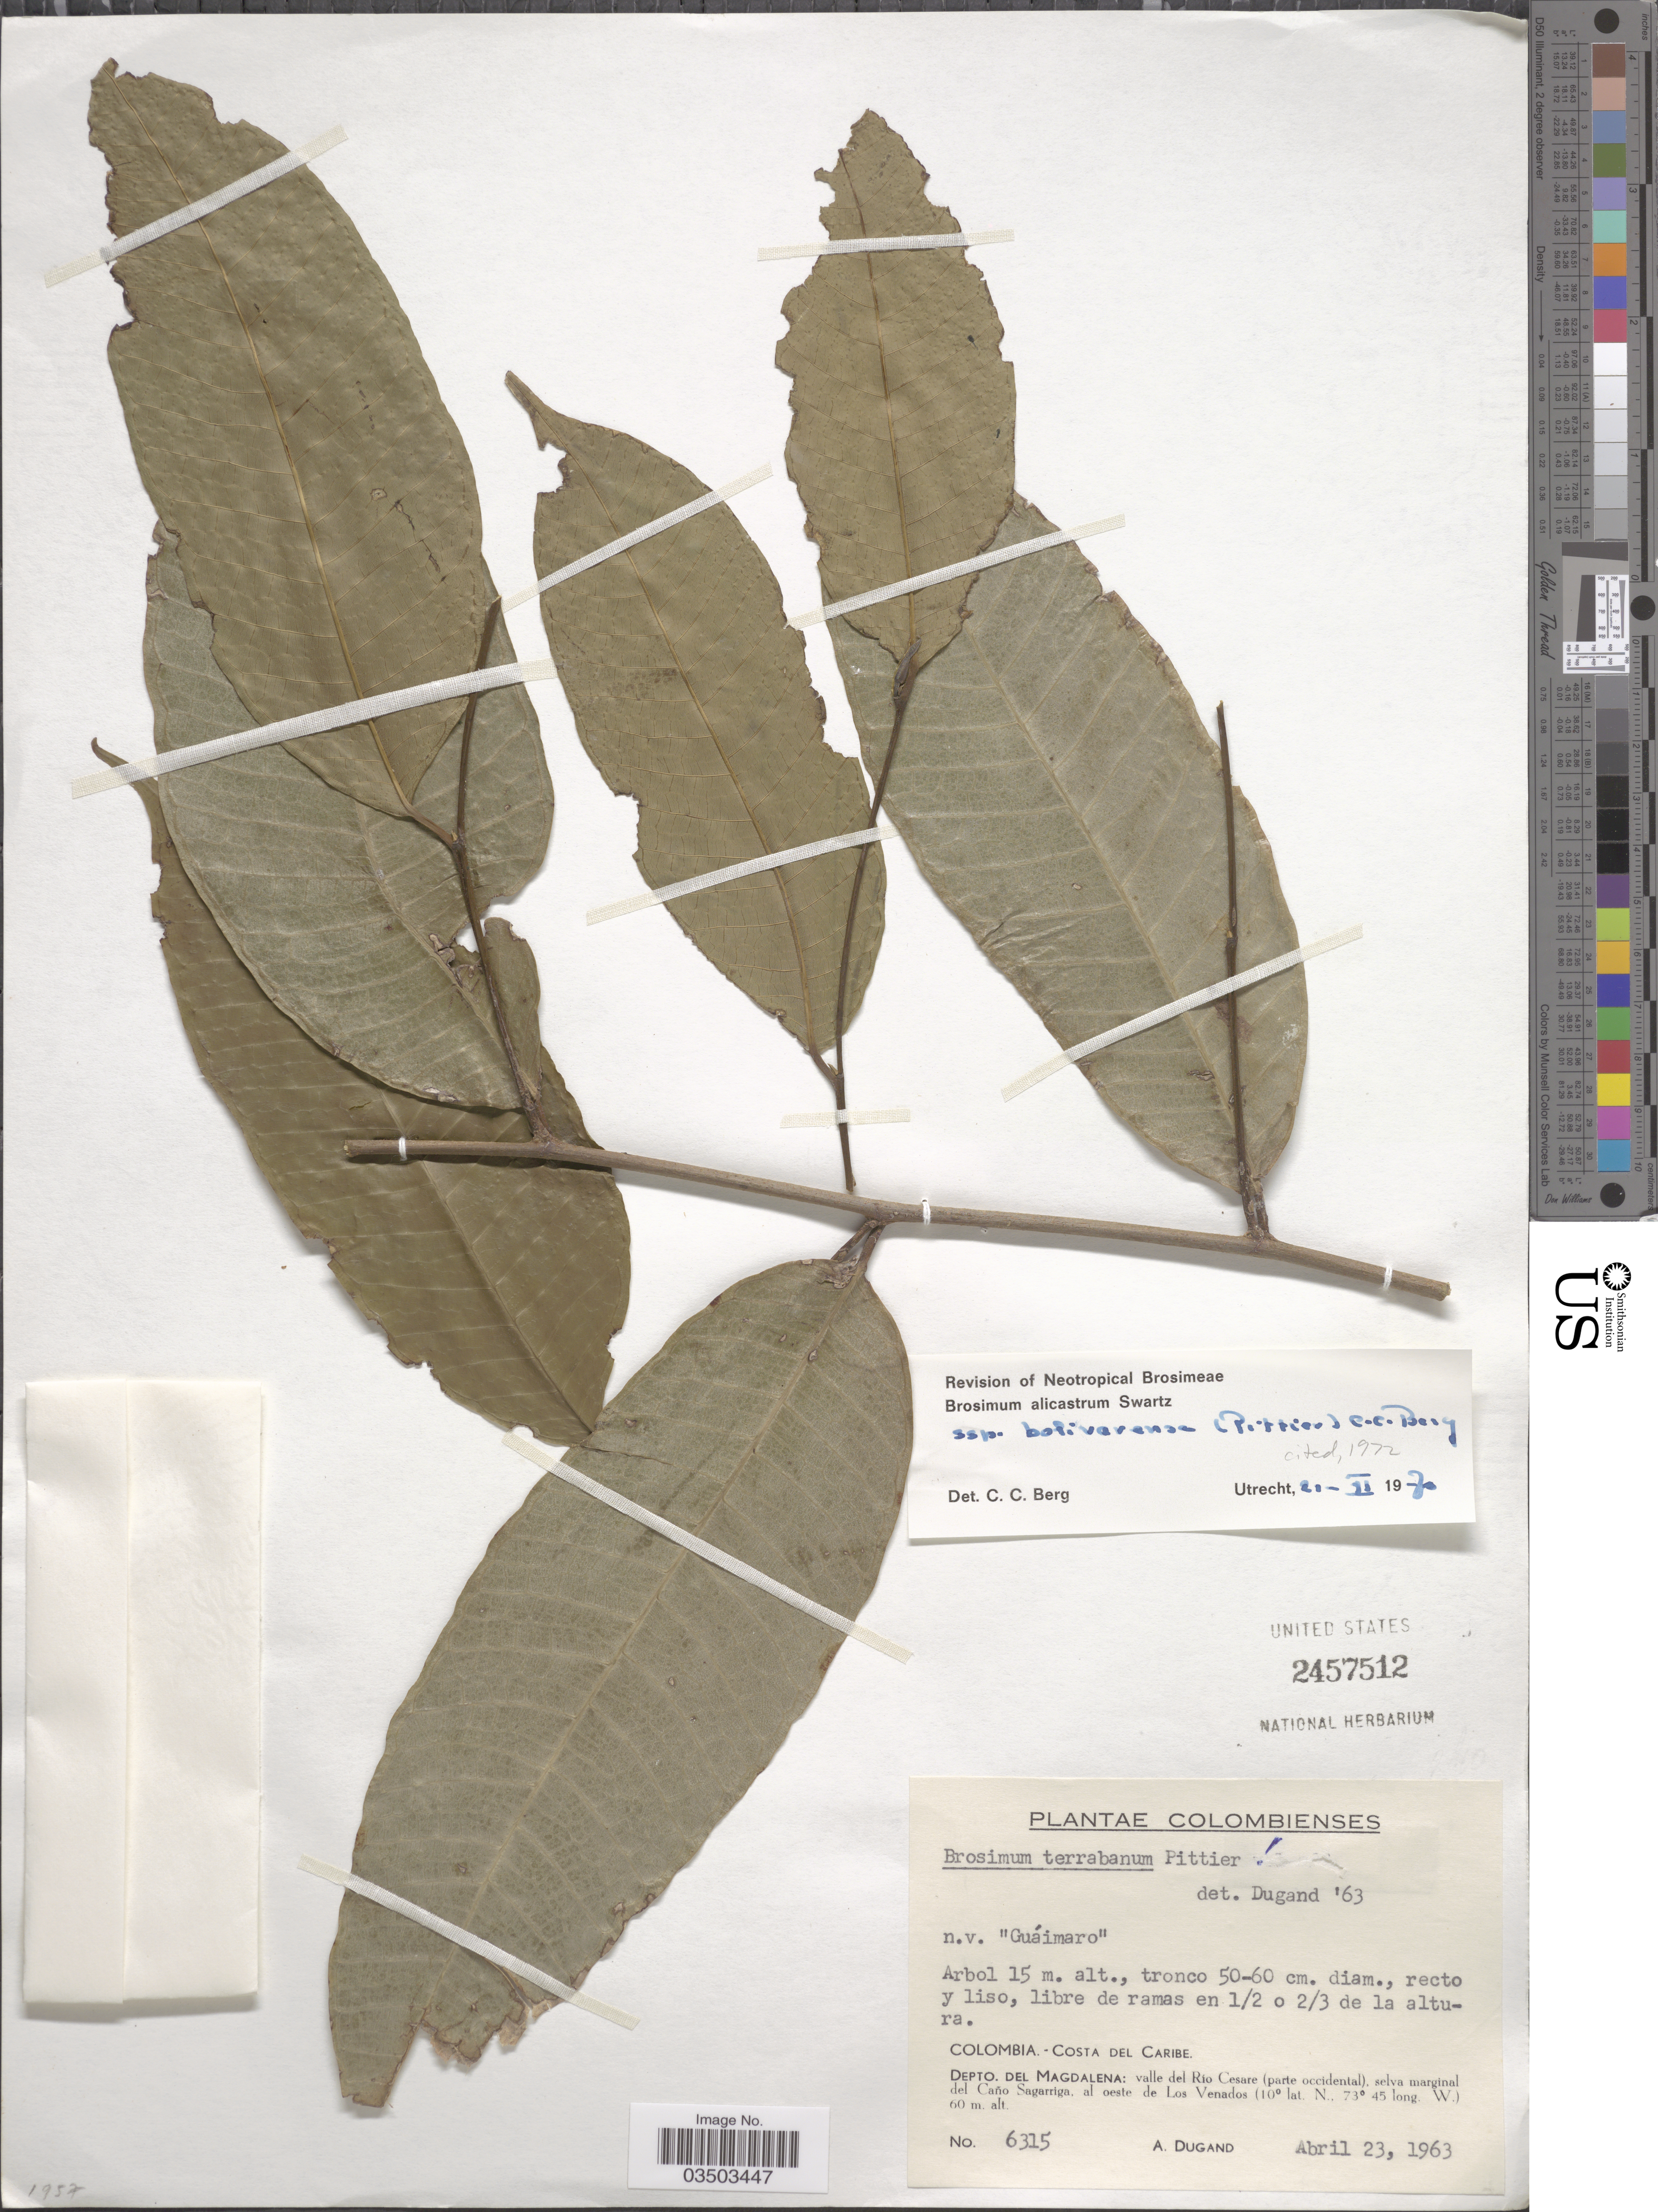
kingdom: Plantae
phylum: Tracheophyta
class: Magnoliopsida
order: Rosales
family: Moraceae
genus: Brosimum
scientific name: Brosimum alicastrum subsp. bolivarense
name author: (Pittier) C.C. Berg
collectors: A. Dugand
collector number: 6315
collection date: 1963-04-23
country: Colombia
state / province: Magdalena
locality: Costa del Caribe. Depto. del Magdalena: valle del Río Cesare (parte occidental), selva marginal del Caño Sagarriga, al oeste de Los Venados.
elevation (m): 60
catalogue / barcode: US 2457512